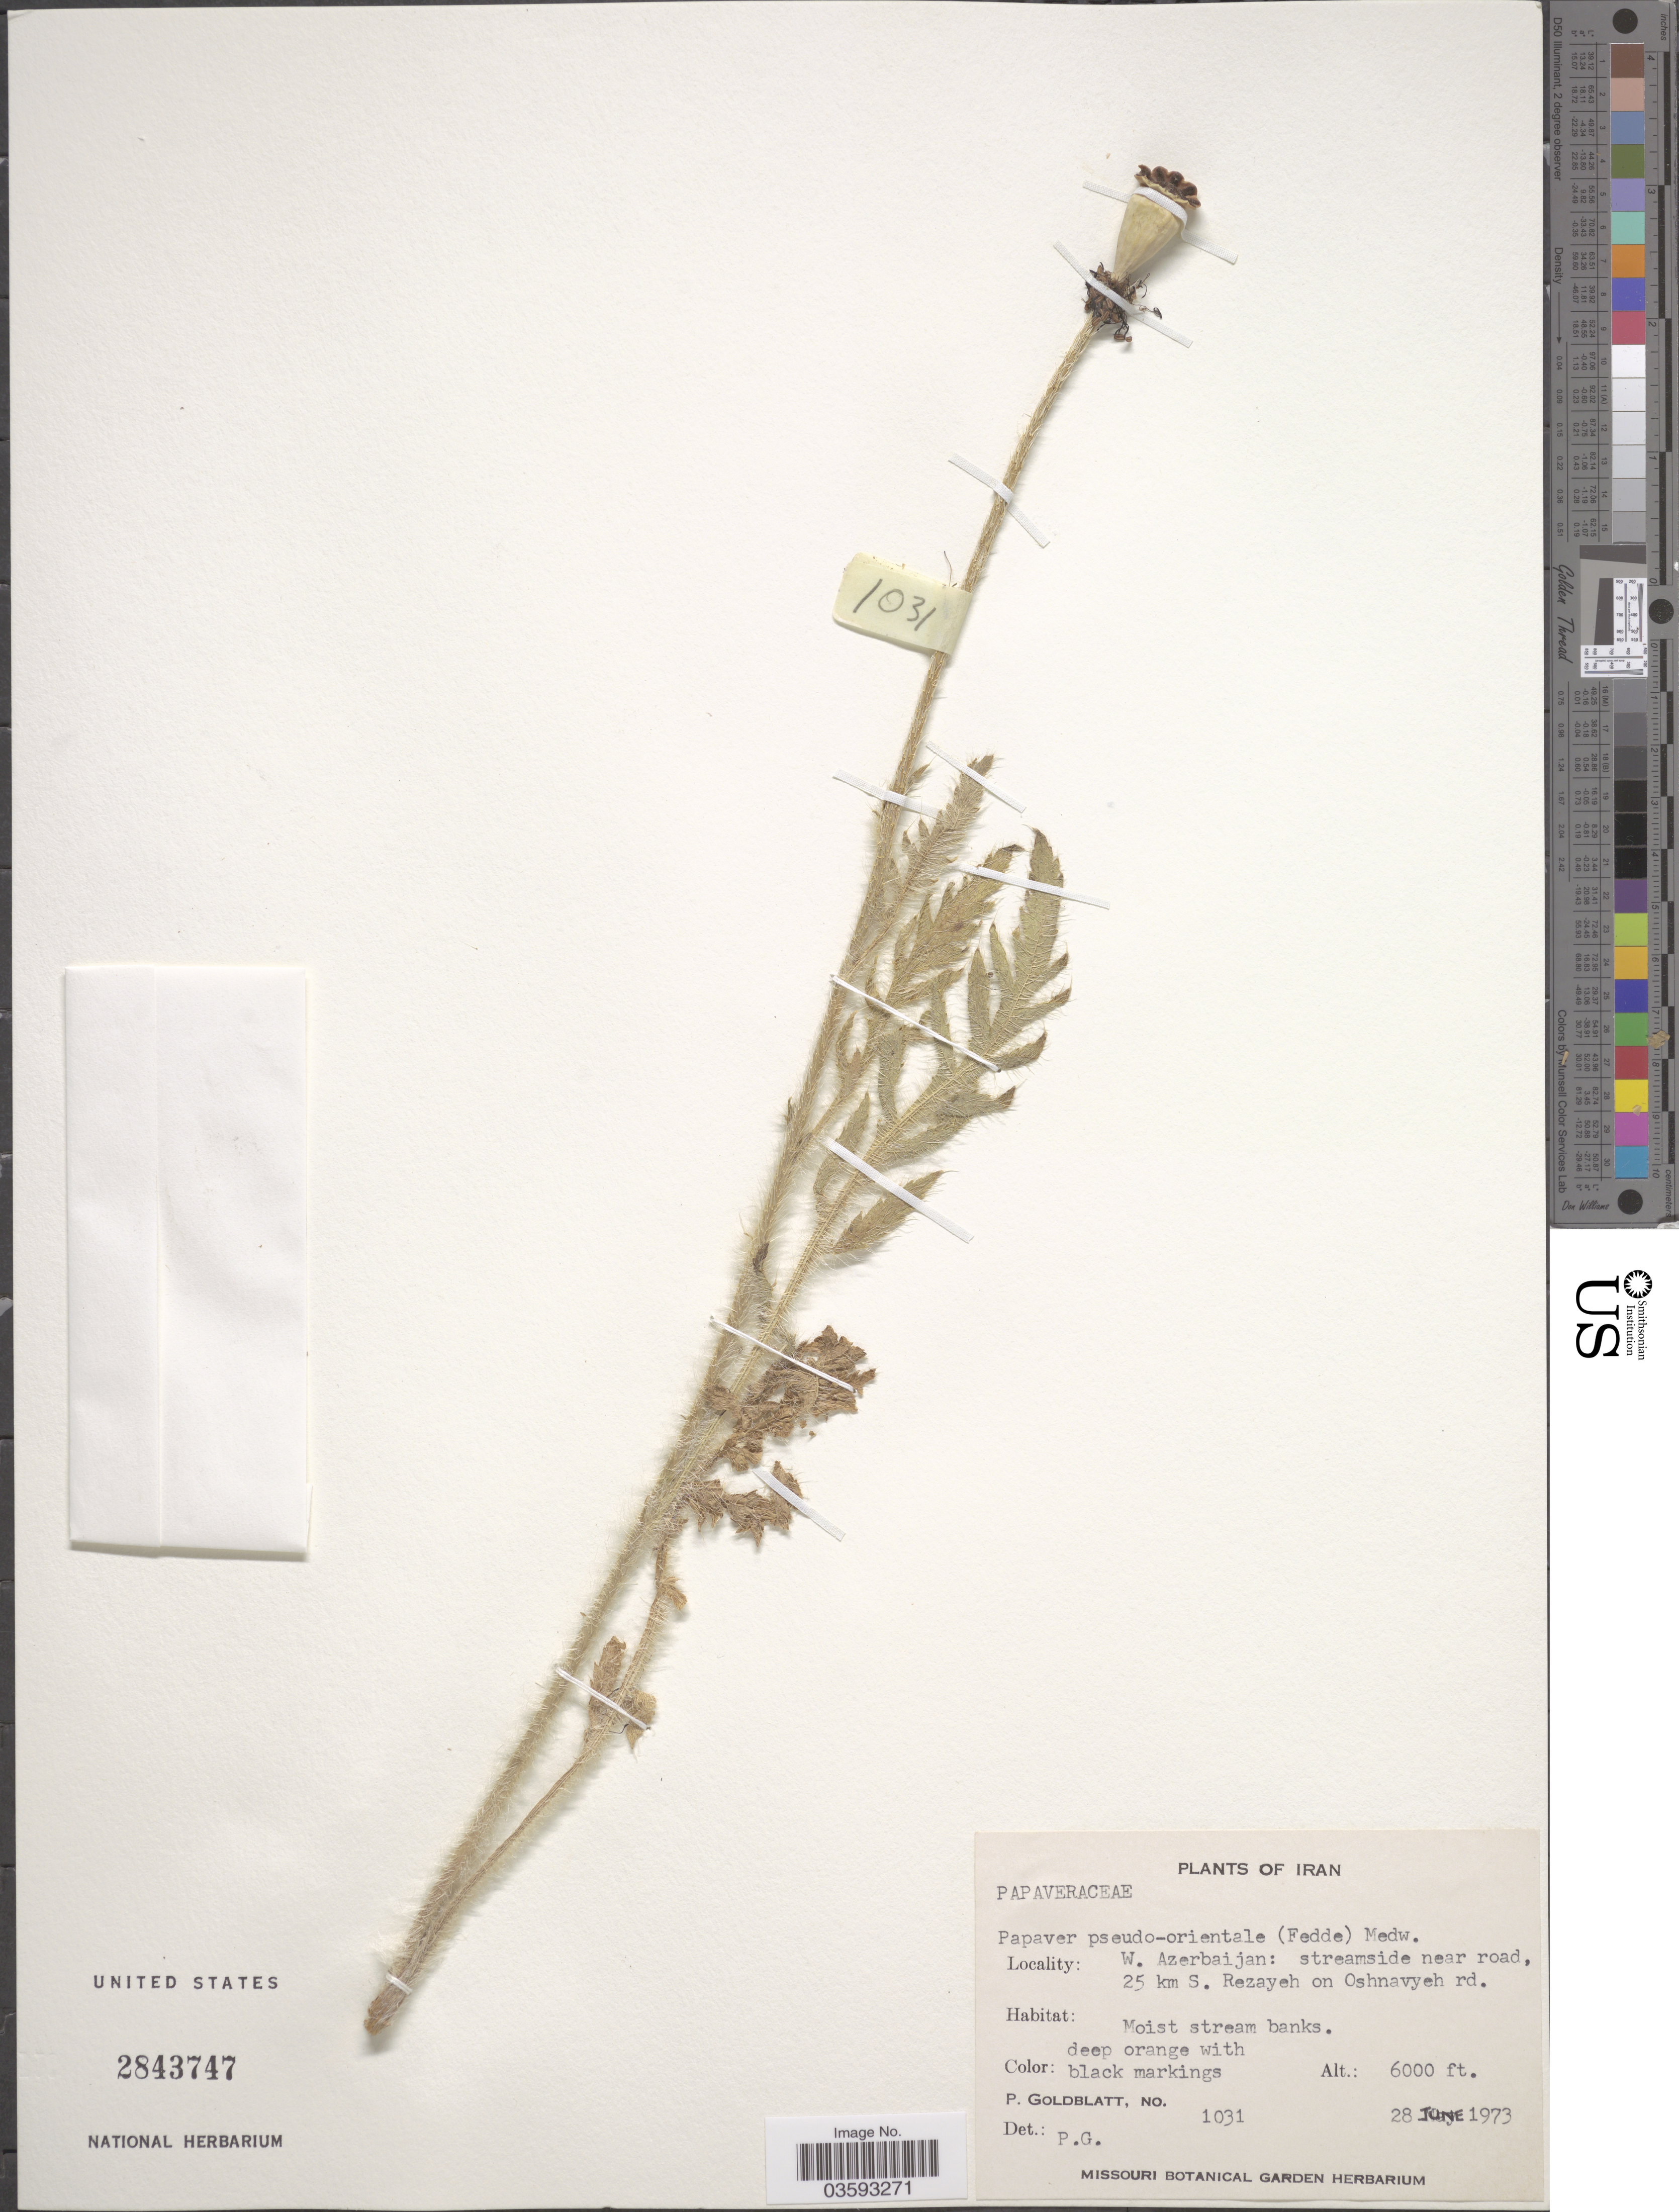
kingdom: Plantae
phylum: Tracheophyta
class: Magnoliopsida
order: Ranunculales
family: Papaveraceae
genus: Papaver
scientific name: Papaver pseudo-orientale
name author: Medvedeva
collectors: P. Goldblatt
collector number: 1031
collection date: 1973-06-28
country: Iran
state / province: West Azarbaijan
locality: W. Azerbaijan: streamside near road, 25 km S. Rezayeh on Oshnavyeh rd.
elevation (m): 1829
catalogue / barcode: US 2843747